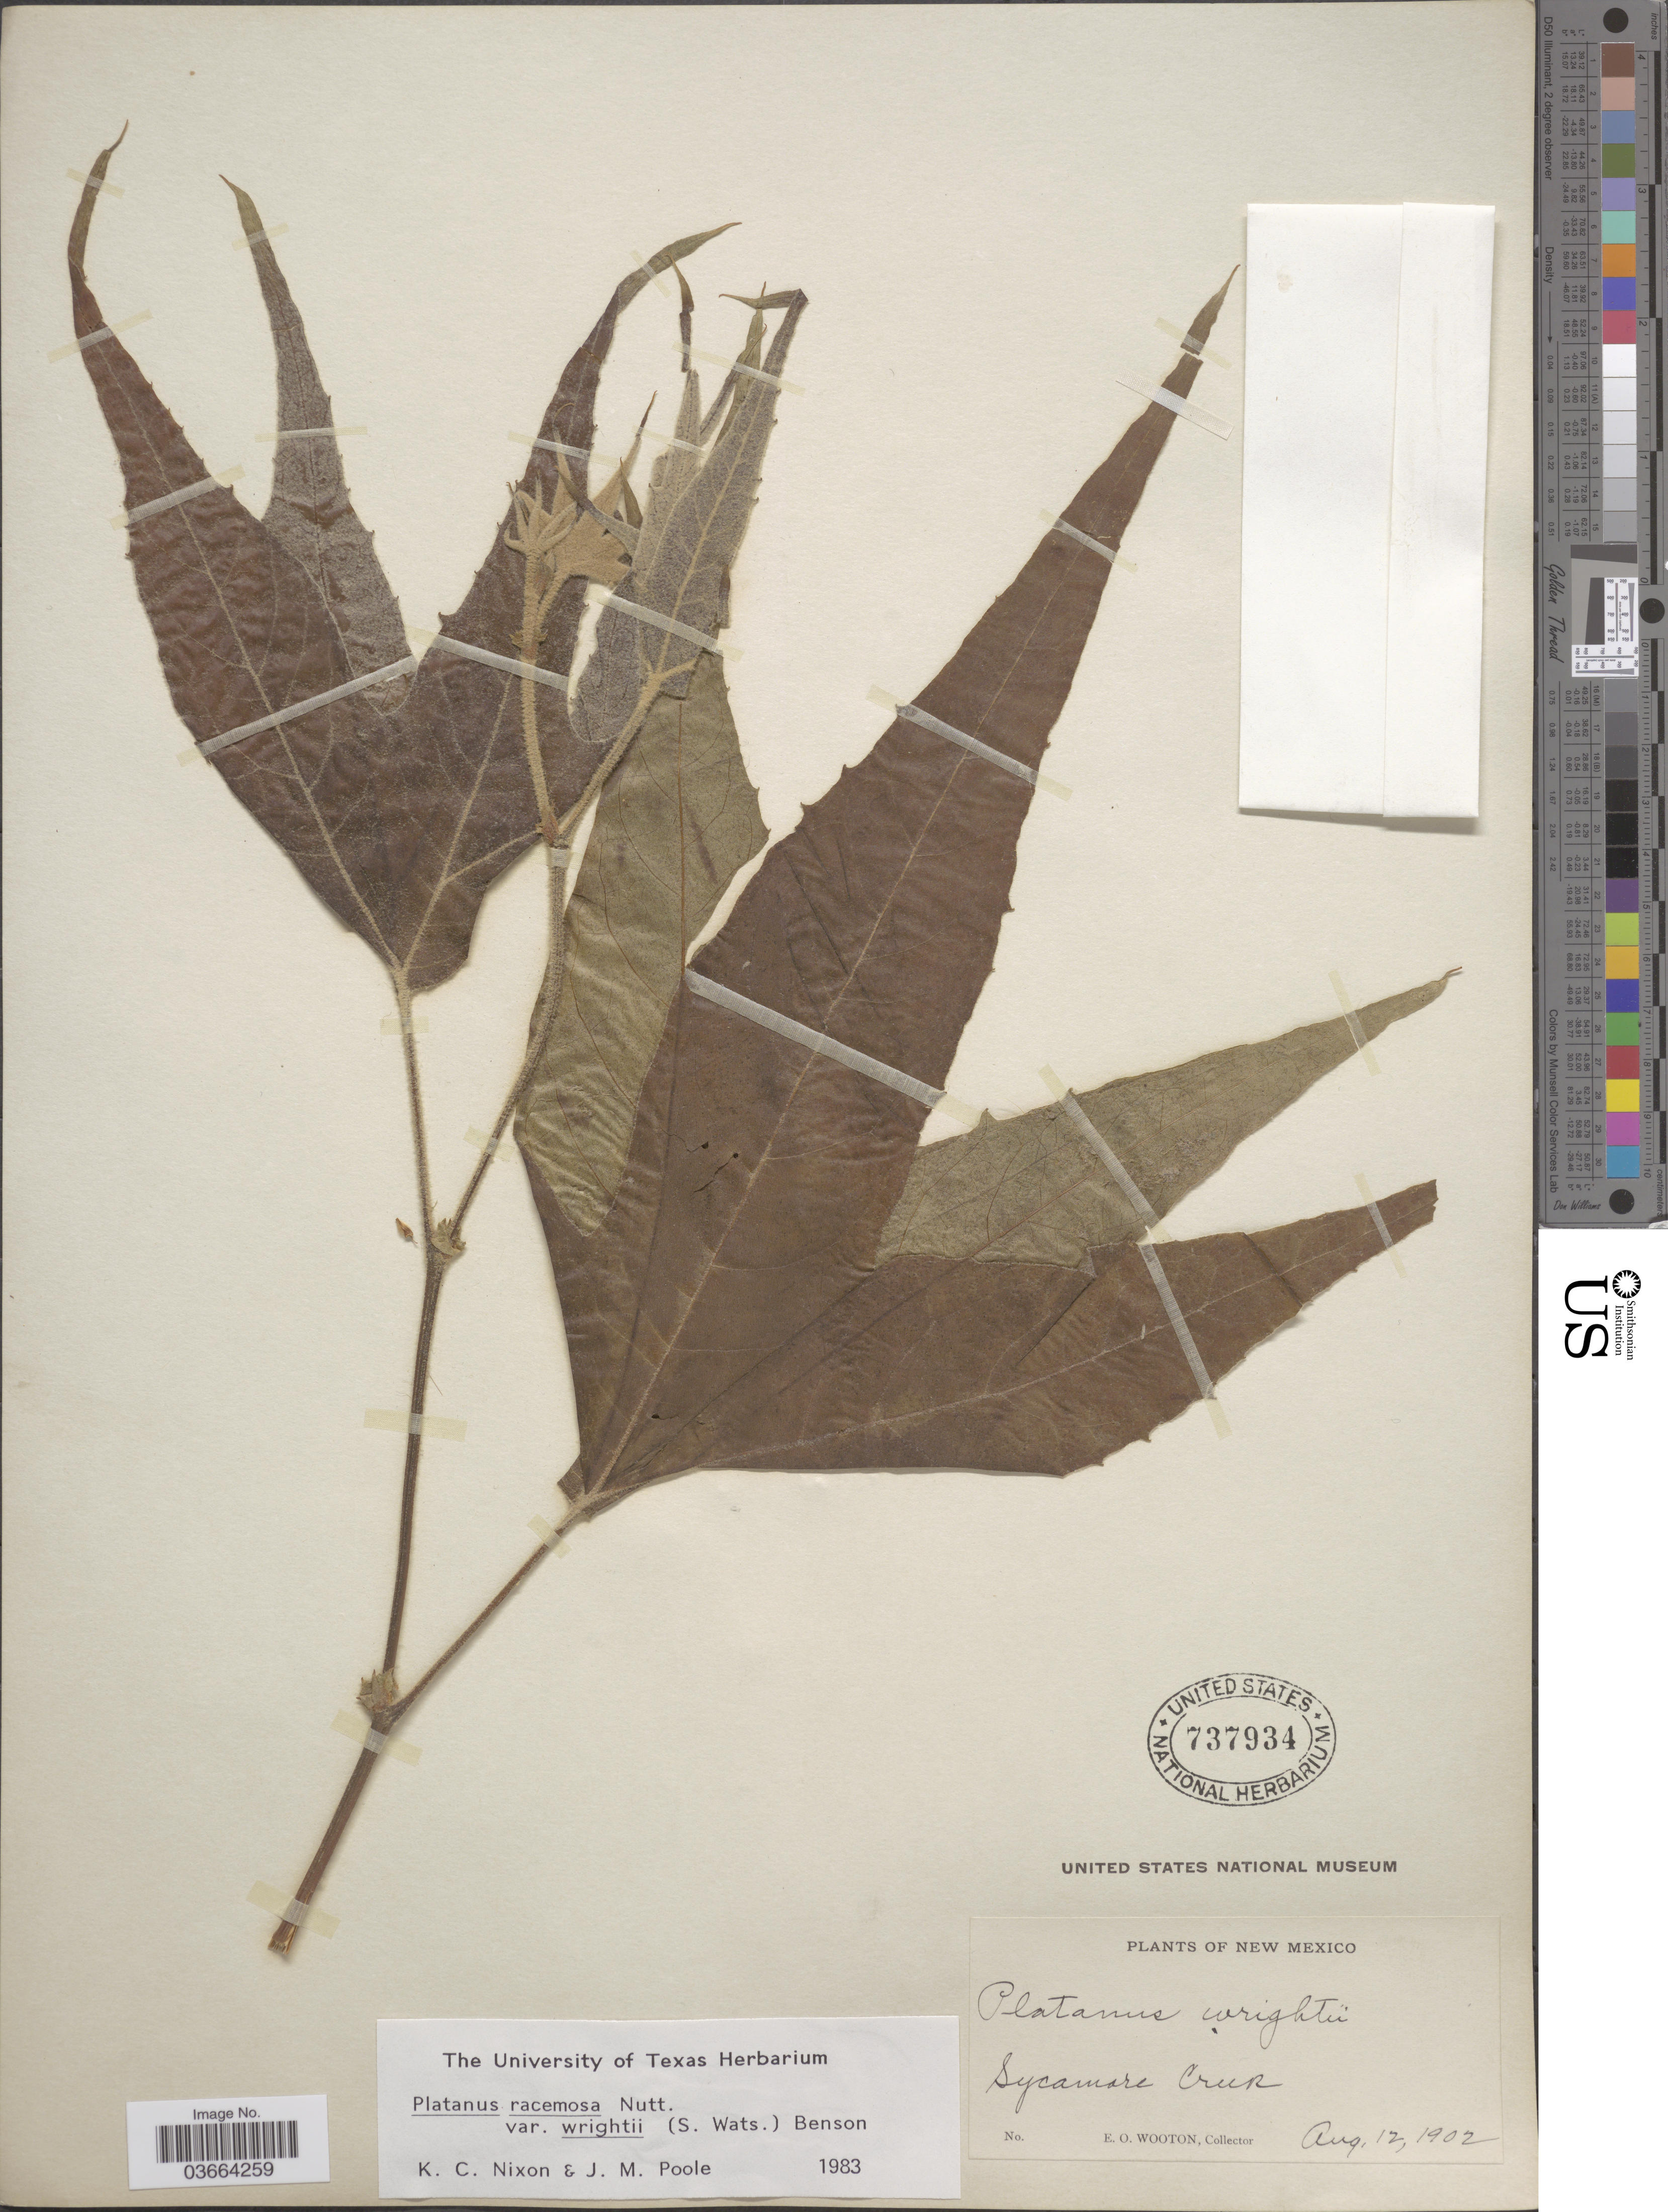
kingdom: Plantae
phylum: Tracheophyta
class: Magnoliopsida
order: Proteales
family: Platanaceae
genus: Platanus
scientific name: Platanus racemosa var. wrightii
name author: (S. Watson) L.D. Benson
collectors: E. O. Wooton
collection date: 1902-08-12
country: United States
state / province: New Mexico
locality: Sycamore Creek.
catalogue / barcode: US 737934